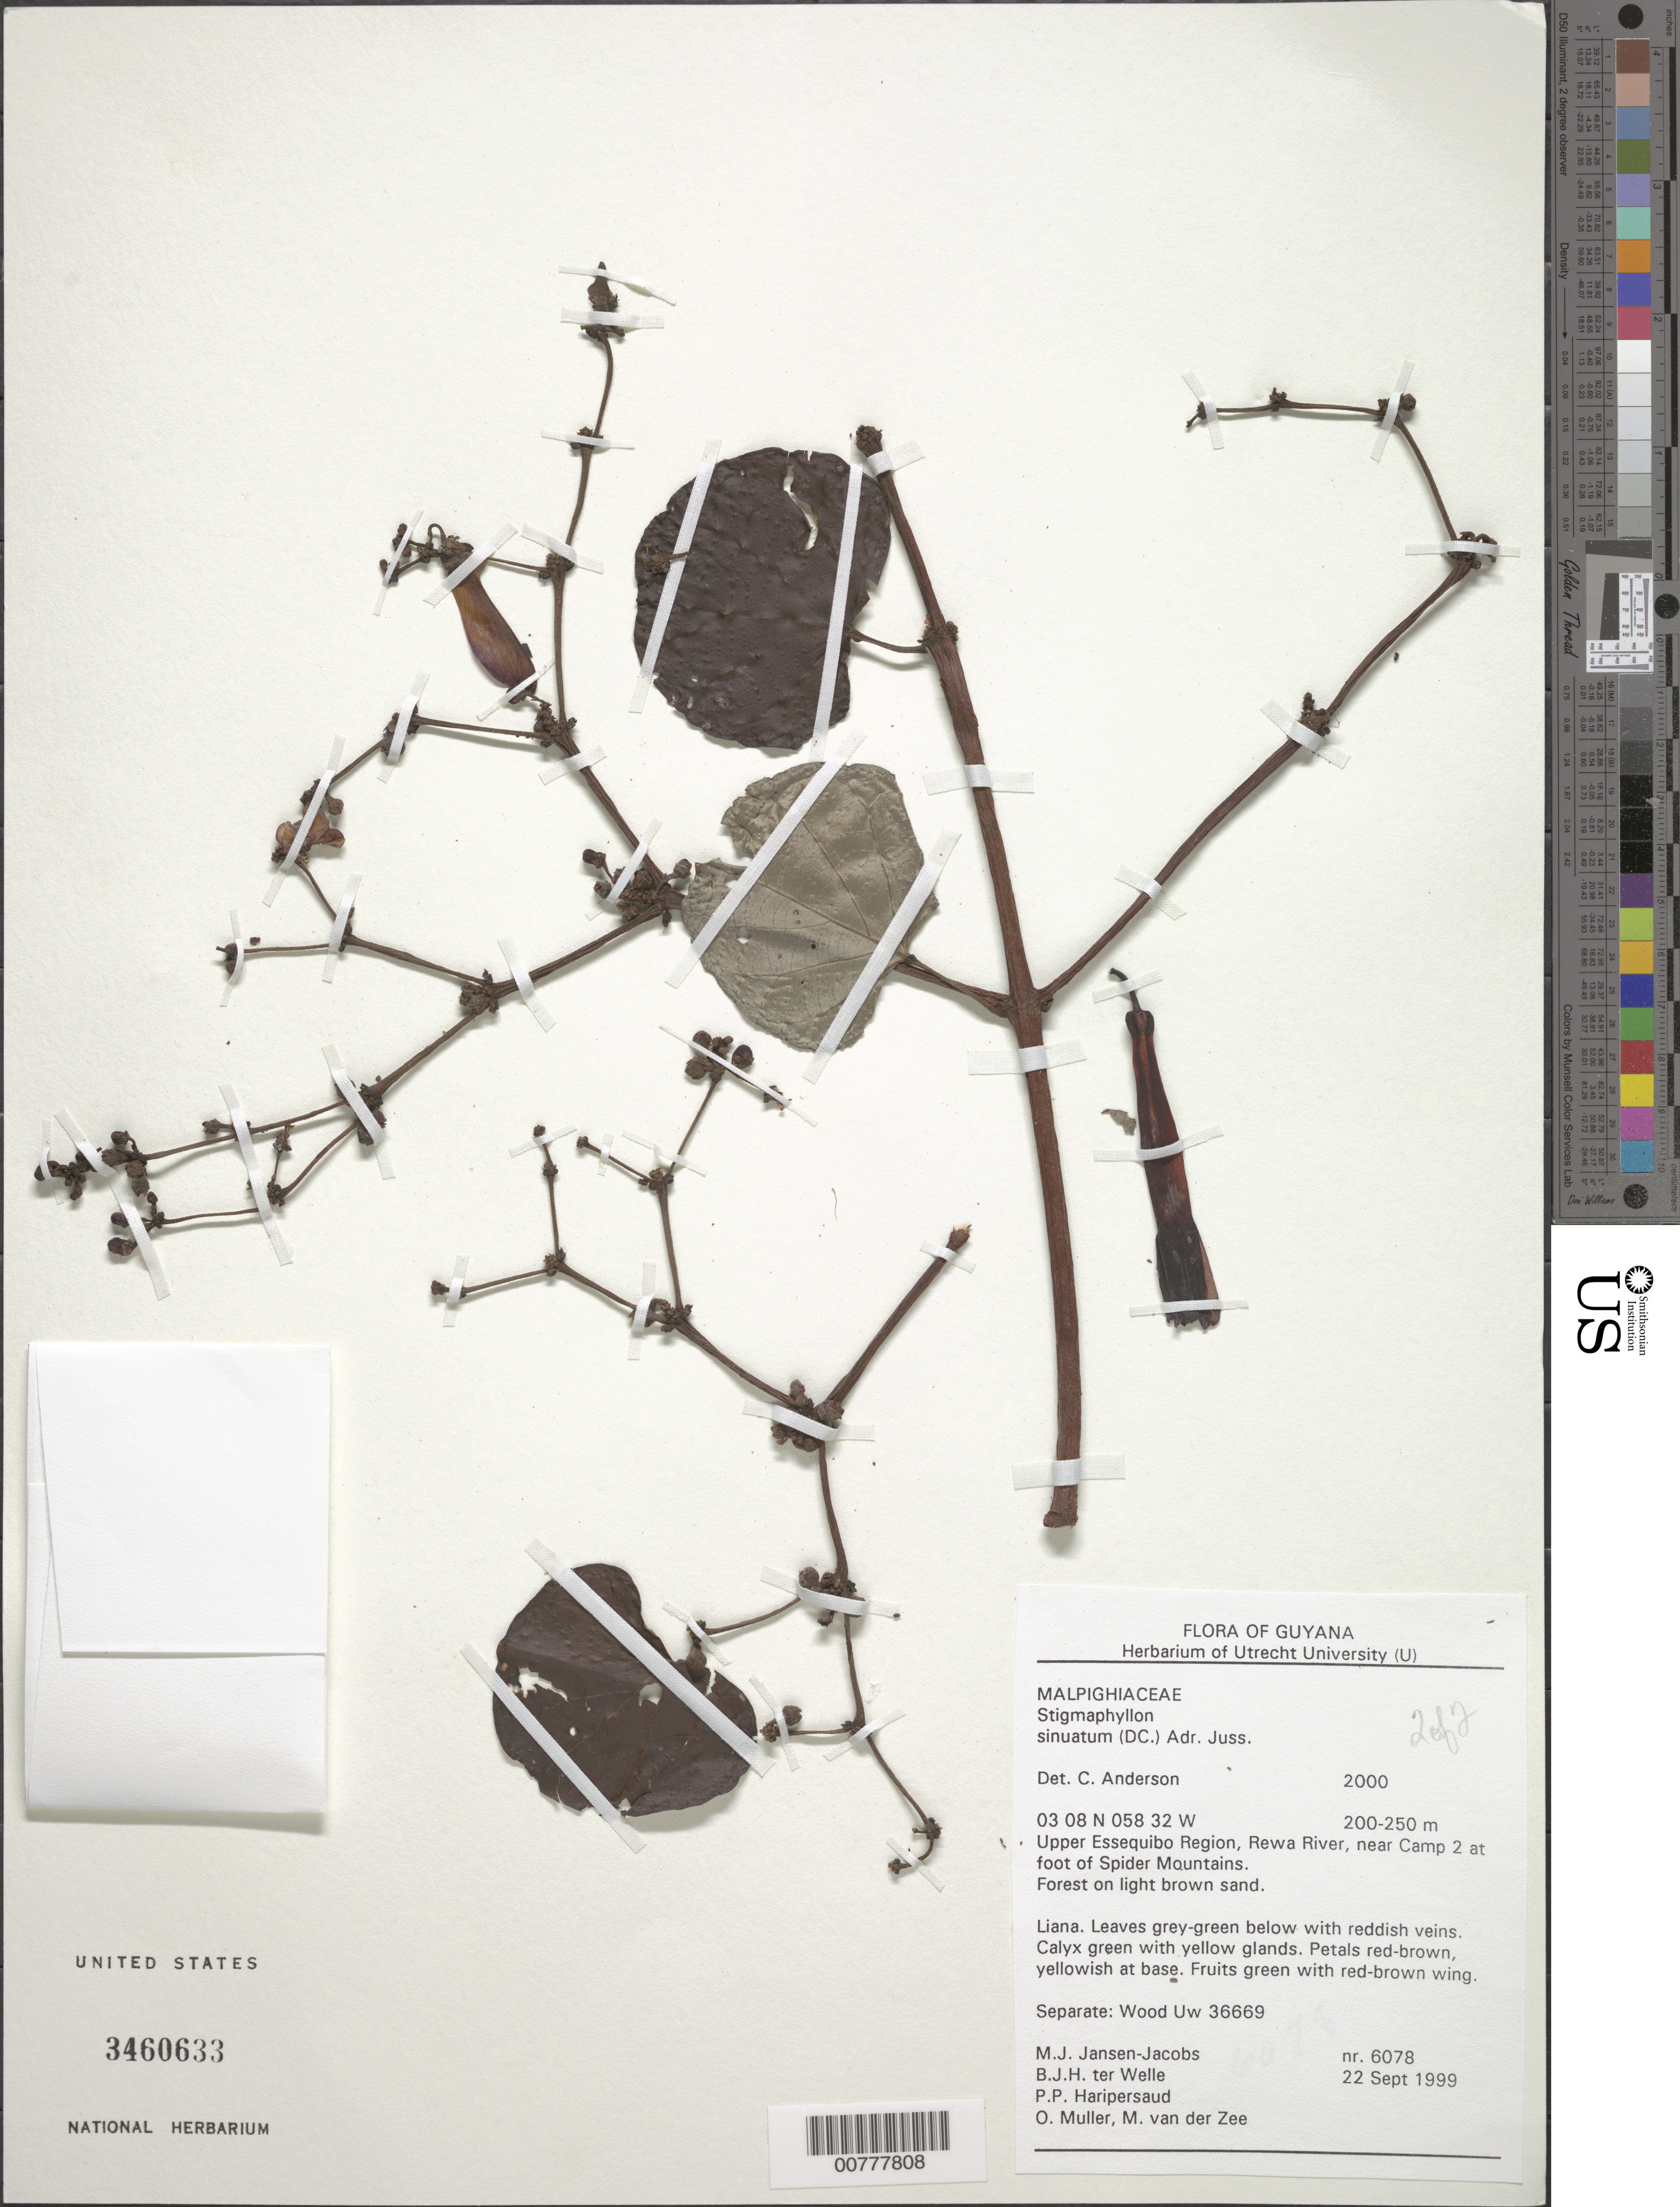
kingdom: Plantae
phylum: Tracheophyta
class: Magnoliopsida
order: Malpighiales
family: Malpighiaceae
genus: Stigmaphyllon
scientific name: Stigmaphyllon sinuatum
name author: (DC.) A. Juss.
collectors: M. J. Jansen-Jacobs, B. Welle, P. Haripersaud, O. Muller & M. van der Zee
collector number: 6078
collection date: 1999-09-22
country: Guyana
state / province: U. Takutu-U. Essequibo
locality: Upper Essequibo Region, Rewa River, near Camp 2 at foot of Spider Mountains.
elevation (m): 200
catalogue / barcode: US 3460633